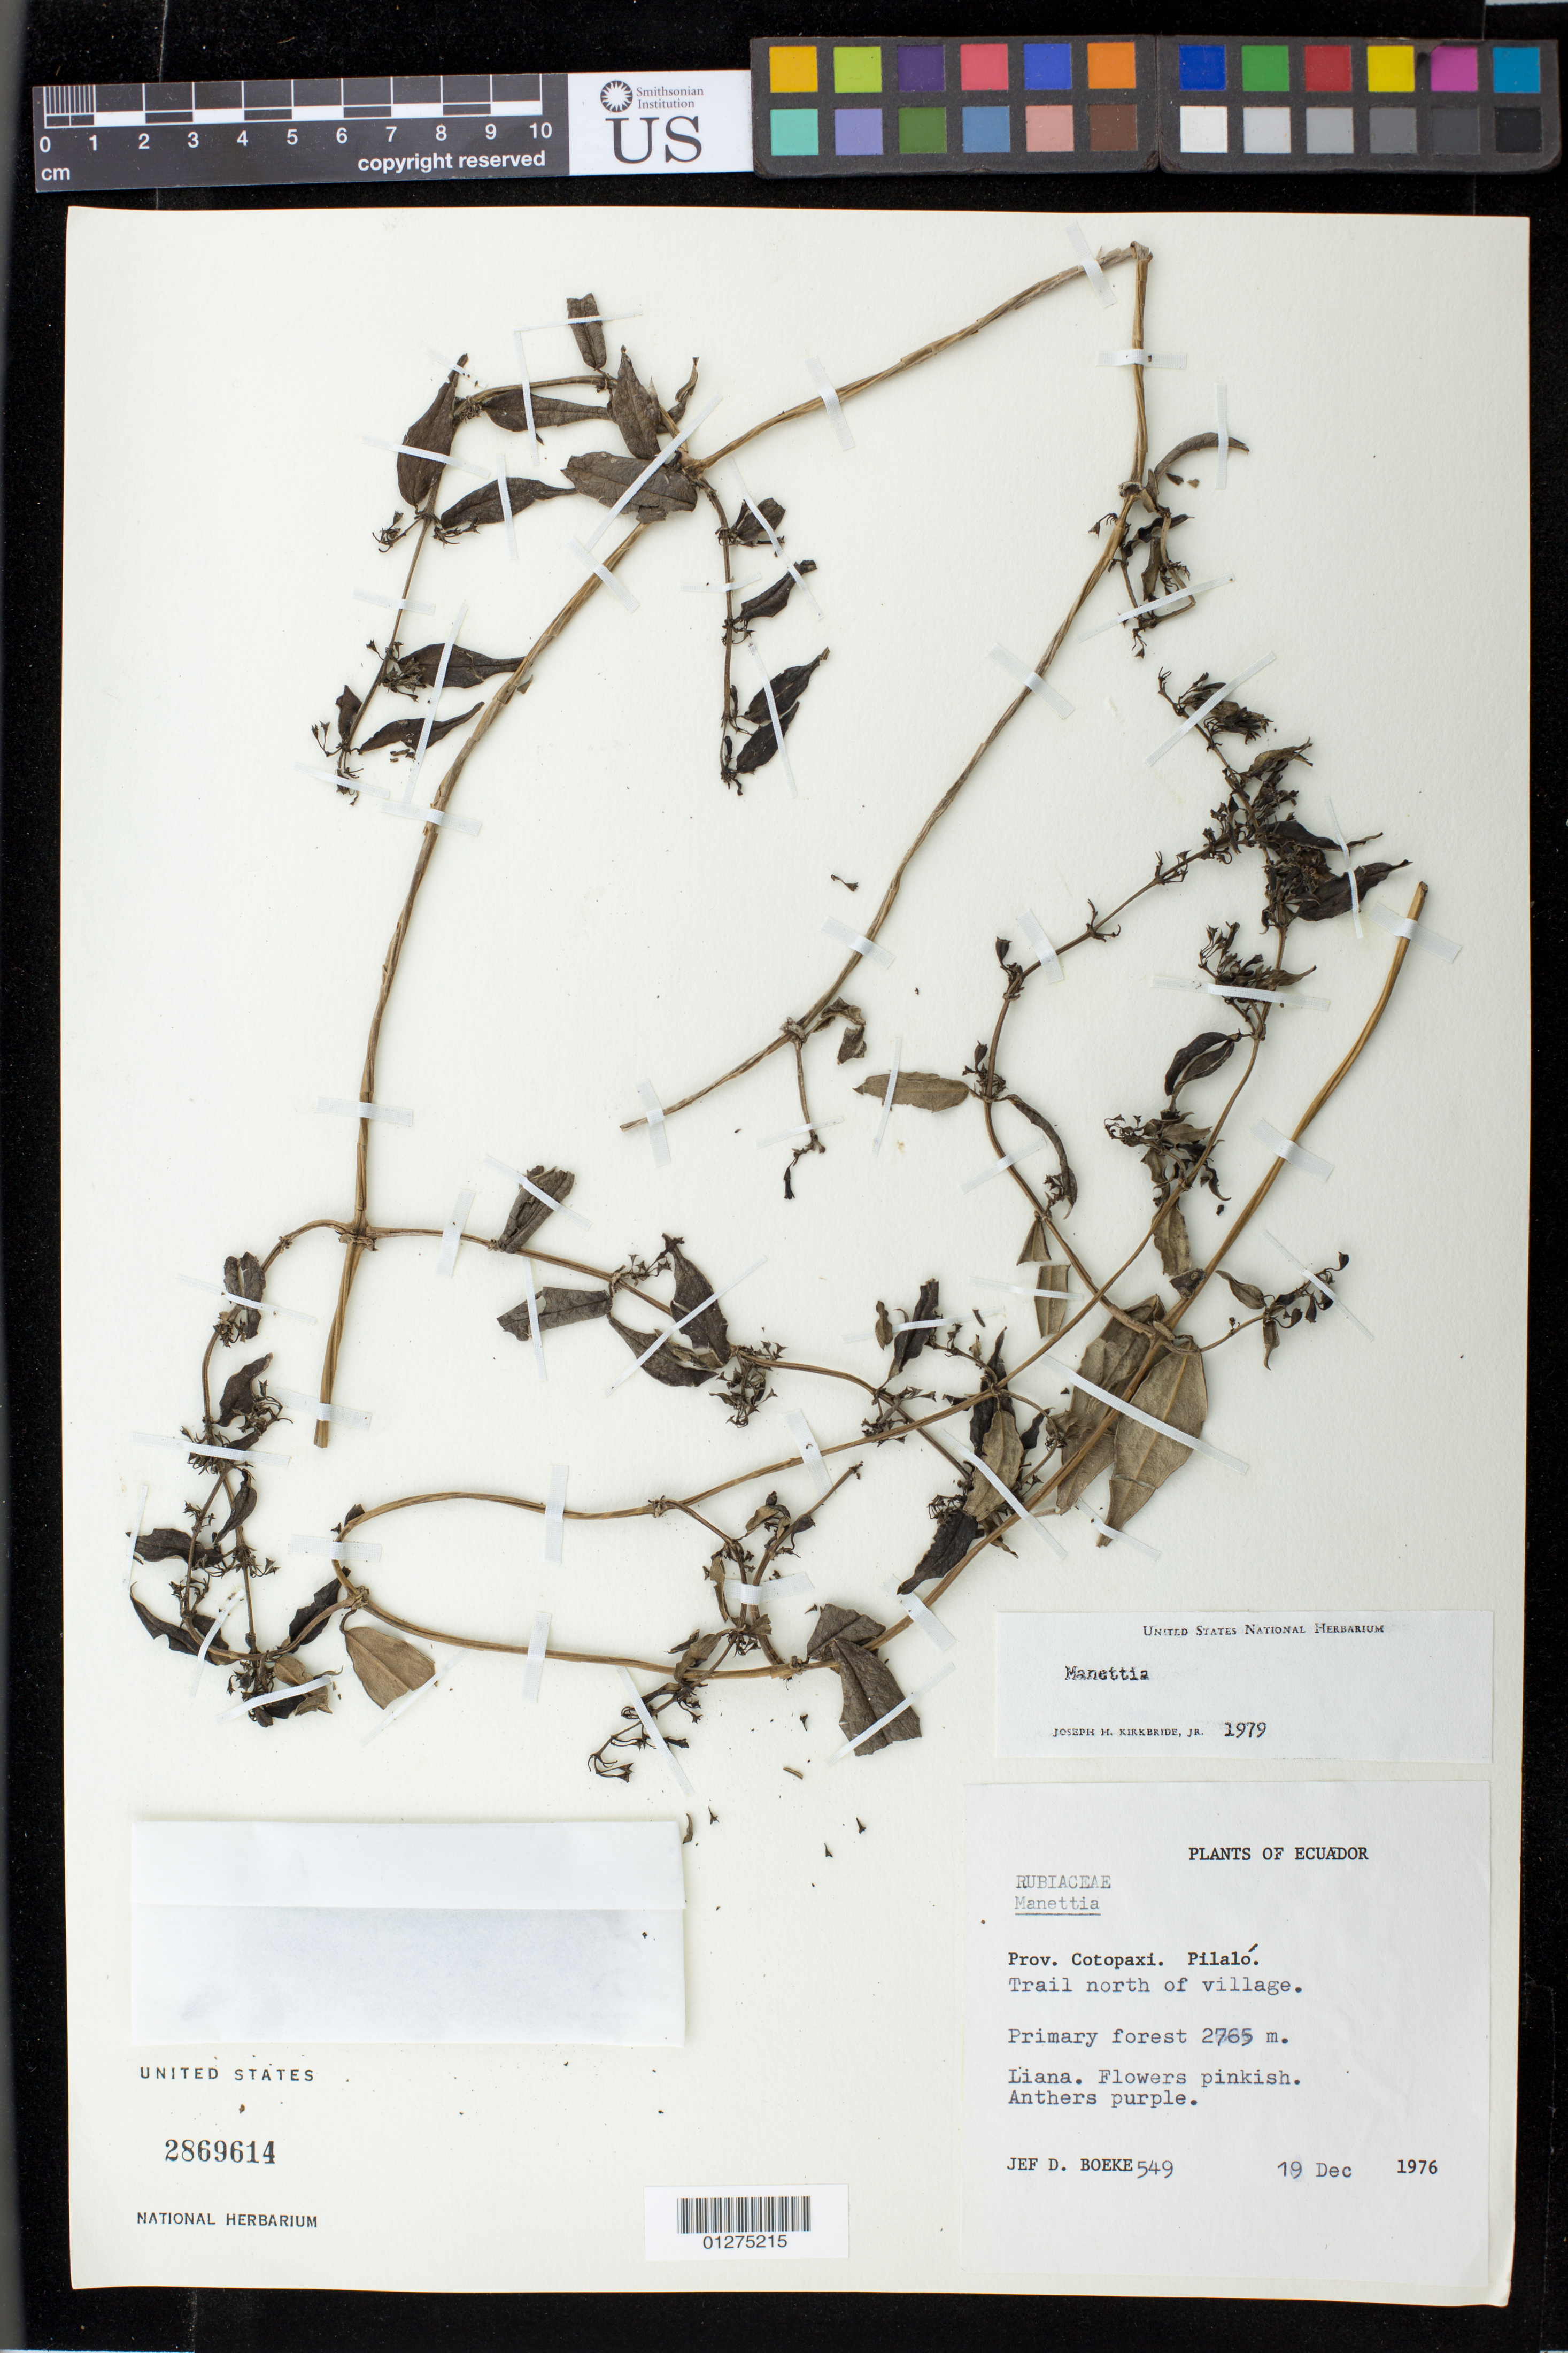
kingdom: Plantae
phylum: Tracheophyta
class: Magnoliopsida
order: Gentianales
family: Rubiaceae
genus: Manettia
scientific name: Manettia sp.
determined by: Kirkbride, J. H., Jr.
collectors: J. D. Boeke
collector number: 549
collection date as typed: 19 Dec 1976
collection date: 1976-12-19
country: Ecuador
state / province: Cotopaxi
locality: Pilalo, trail N of village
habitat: primary forest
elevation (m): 2765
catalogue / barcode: US 2869614